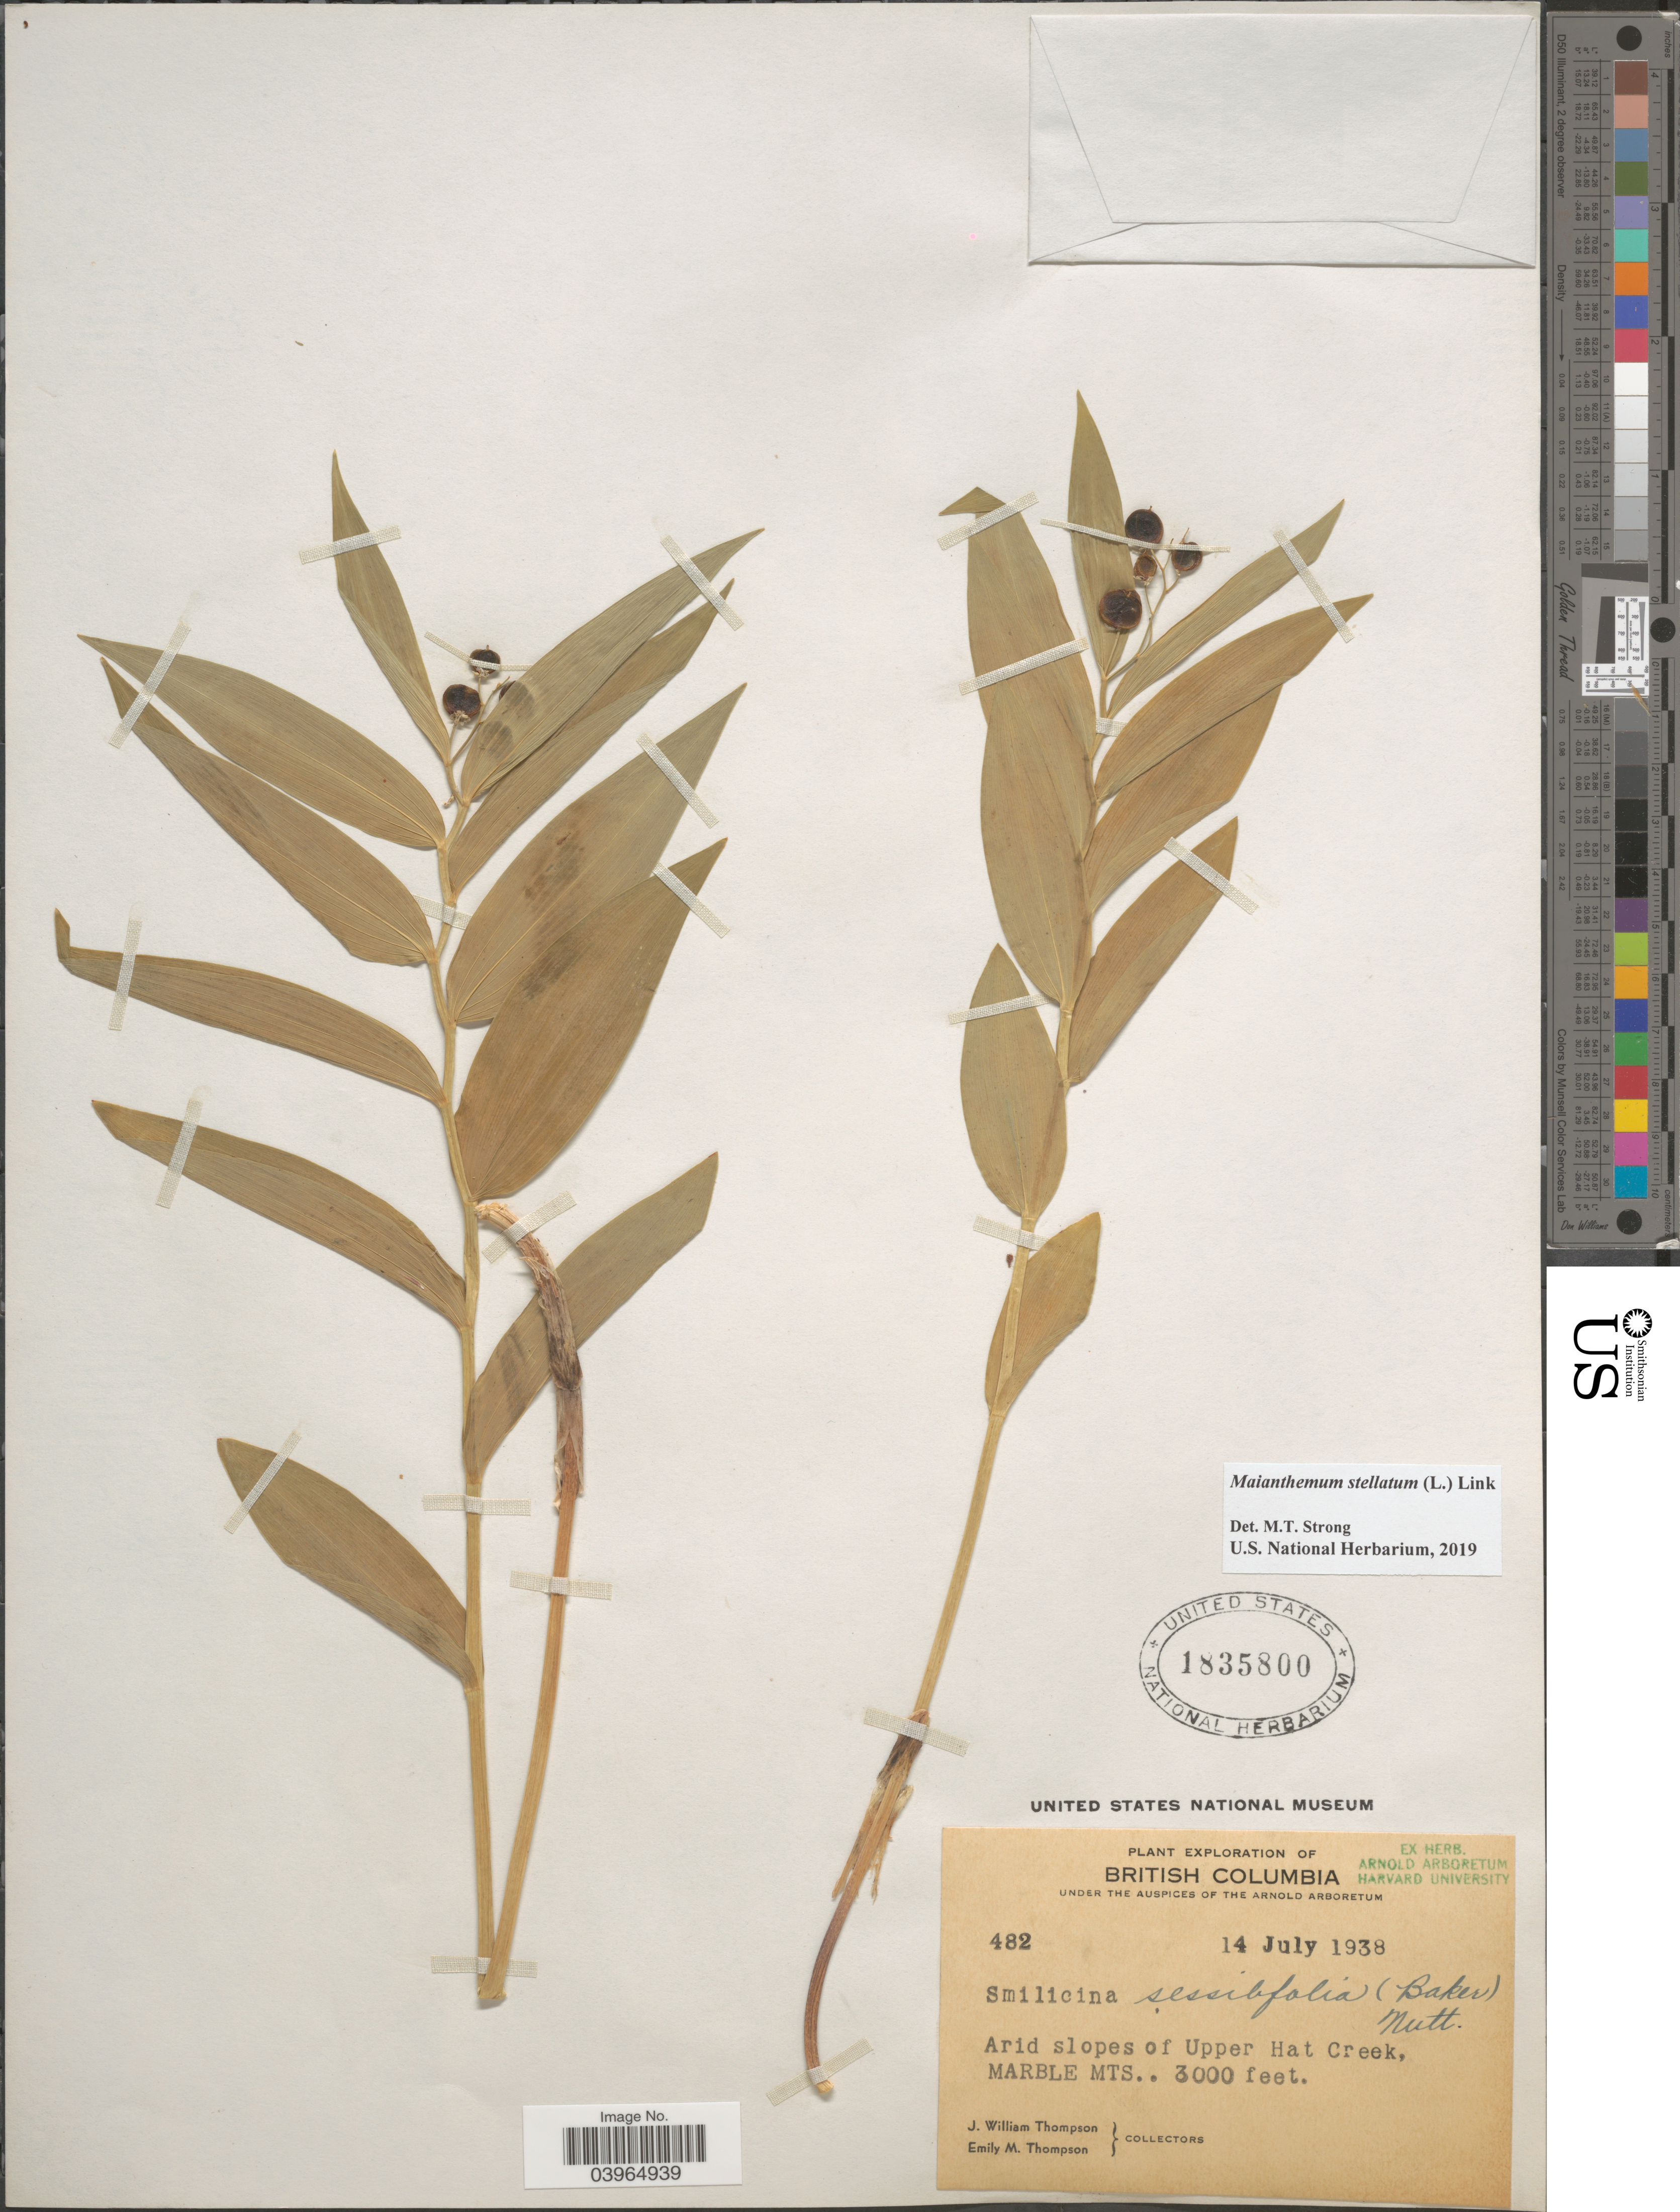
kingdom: Plantae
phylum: Tracheophyta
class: Liliopsida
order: Asparagales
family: Asparagaceae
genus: Maianthemum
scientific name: Maianthemum stellatum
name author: (L.) Link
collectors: J. W. Thompson & E. M. Thompson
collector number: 482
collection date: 1938-07-14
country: Canada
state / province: British Columbia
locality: Arid slopes of Upper Hat Creek, Marble Mts.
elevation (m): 914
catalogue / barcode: US 1835800